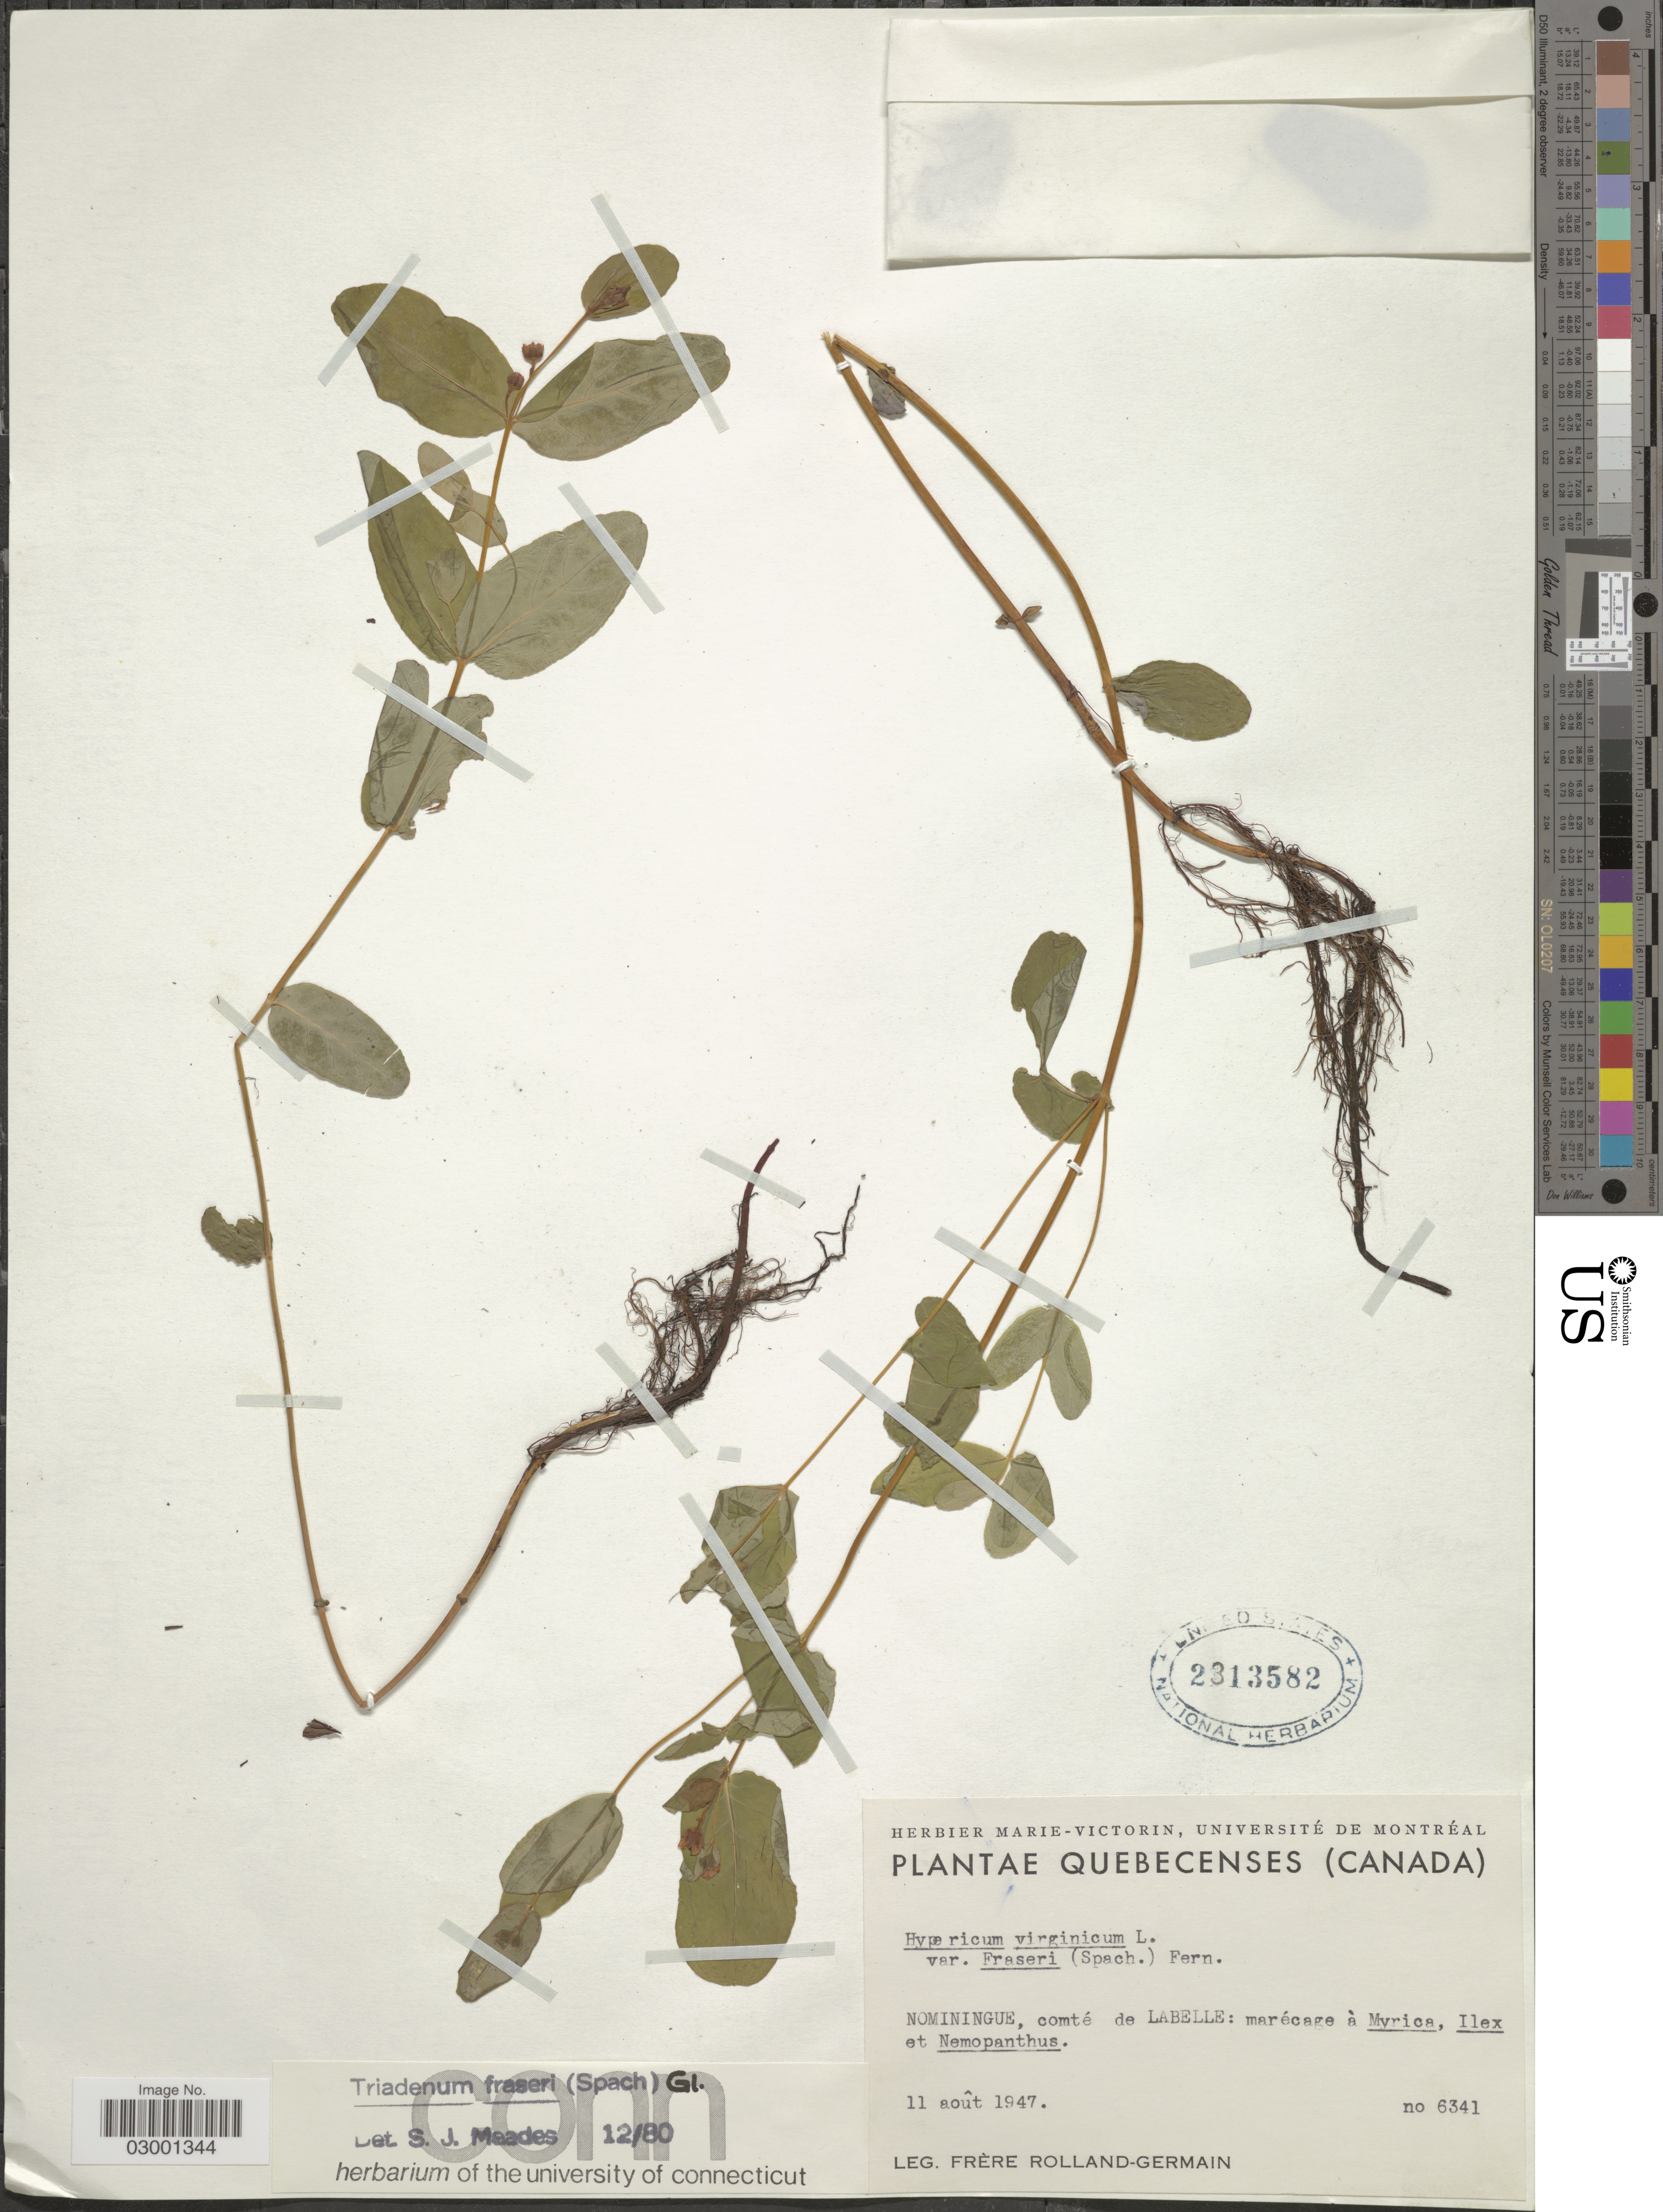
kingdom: Plantae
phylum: Tracheophyta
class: Magnoliopsida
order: Malpighiales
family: Hypericaceae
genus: Hypericum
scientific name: Hypericum fraseri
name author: Steud.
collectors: Rolland-Germain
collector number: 6341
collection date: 1947-08-11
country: Canada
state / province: Quebec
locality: Nominingue, comté de Labelle.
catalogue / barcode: US 2313582